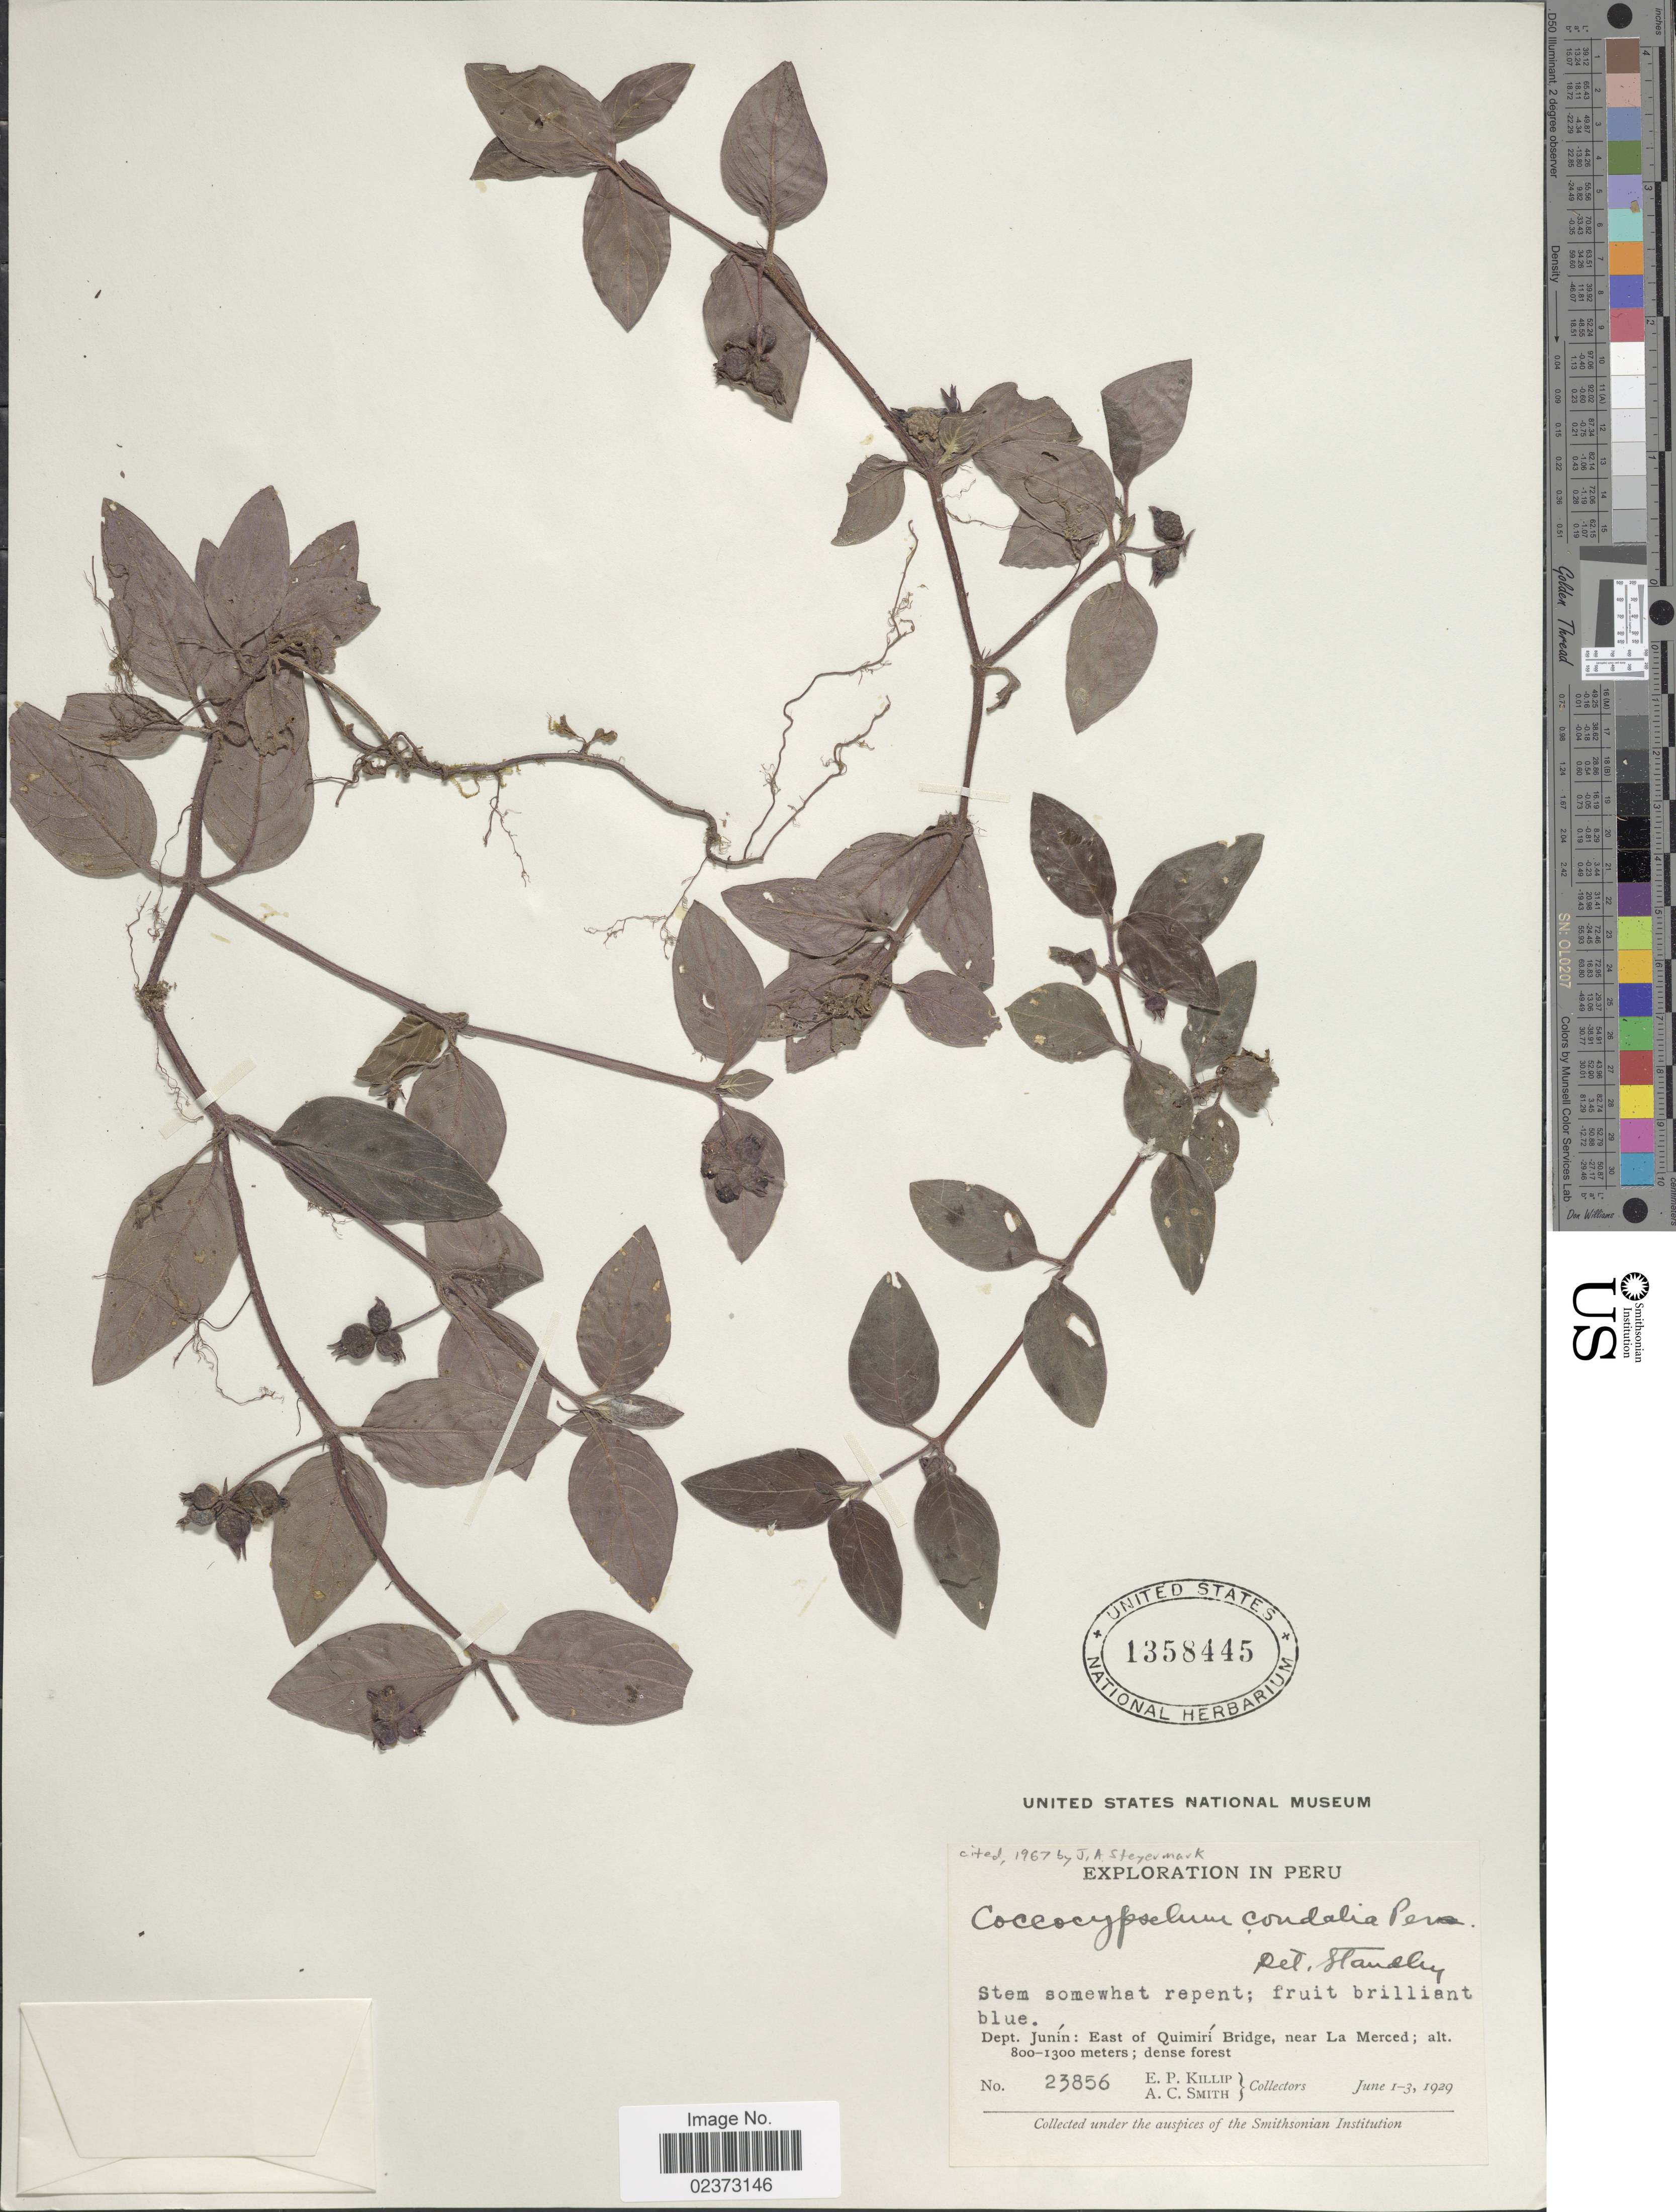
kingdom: Plantae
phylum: Tracheophyta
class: Magnoliopsida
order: Gentianales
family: Rubiaceae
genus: Coccocypselum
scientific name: Coccocypselum condalia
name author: Pers.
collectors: E. P. Killip & A. C. Smith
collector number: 23856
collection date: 1929-06-01/1929-06-03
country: Peru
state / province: Junín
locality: Dept. Junin: East of Quimiri Bridge, Near La Merced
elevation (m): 800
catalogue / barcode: US 1358445